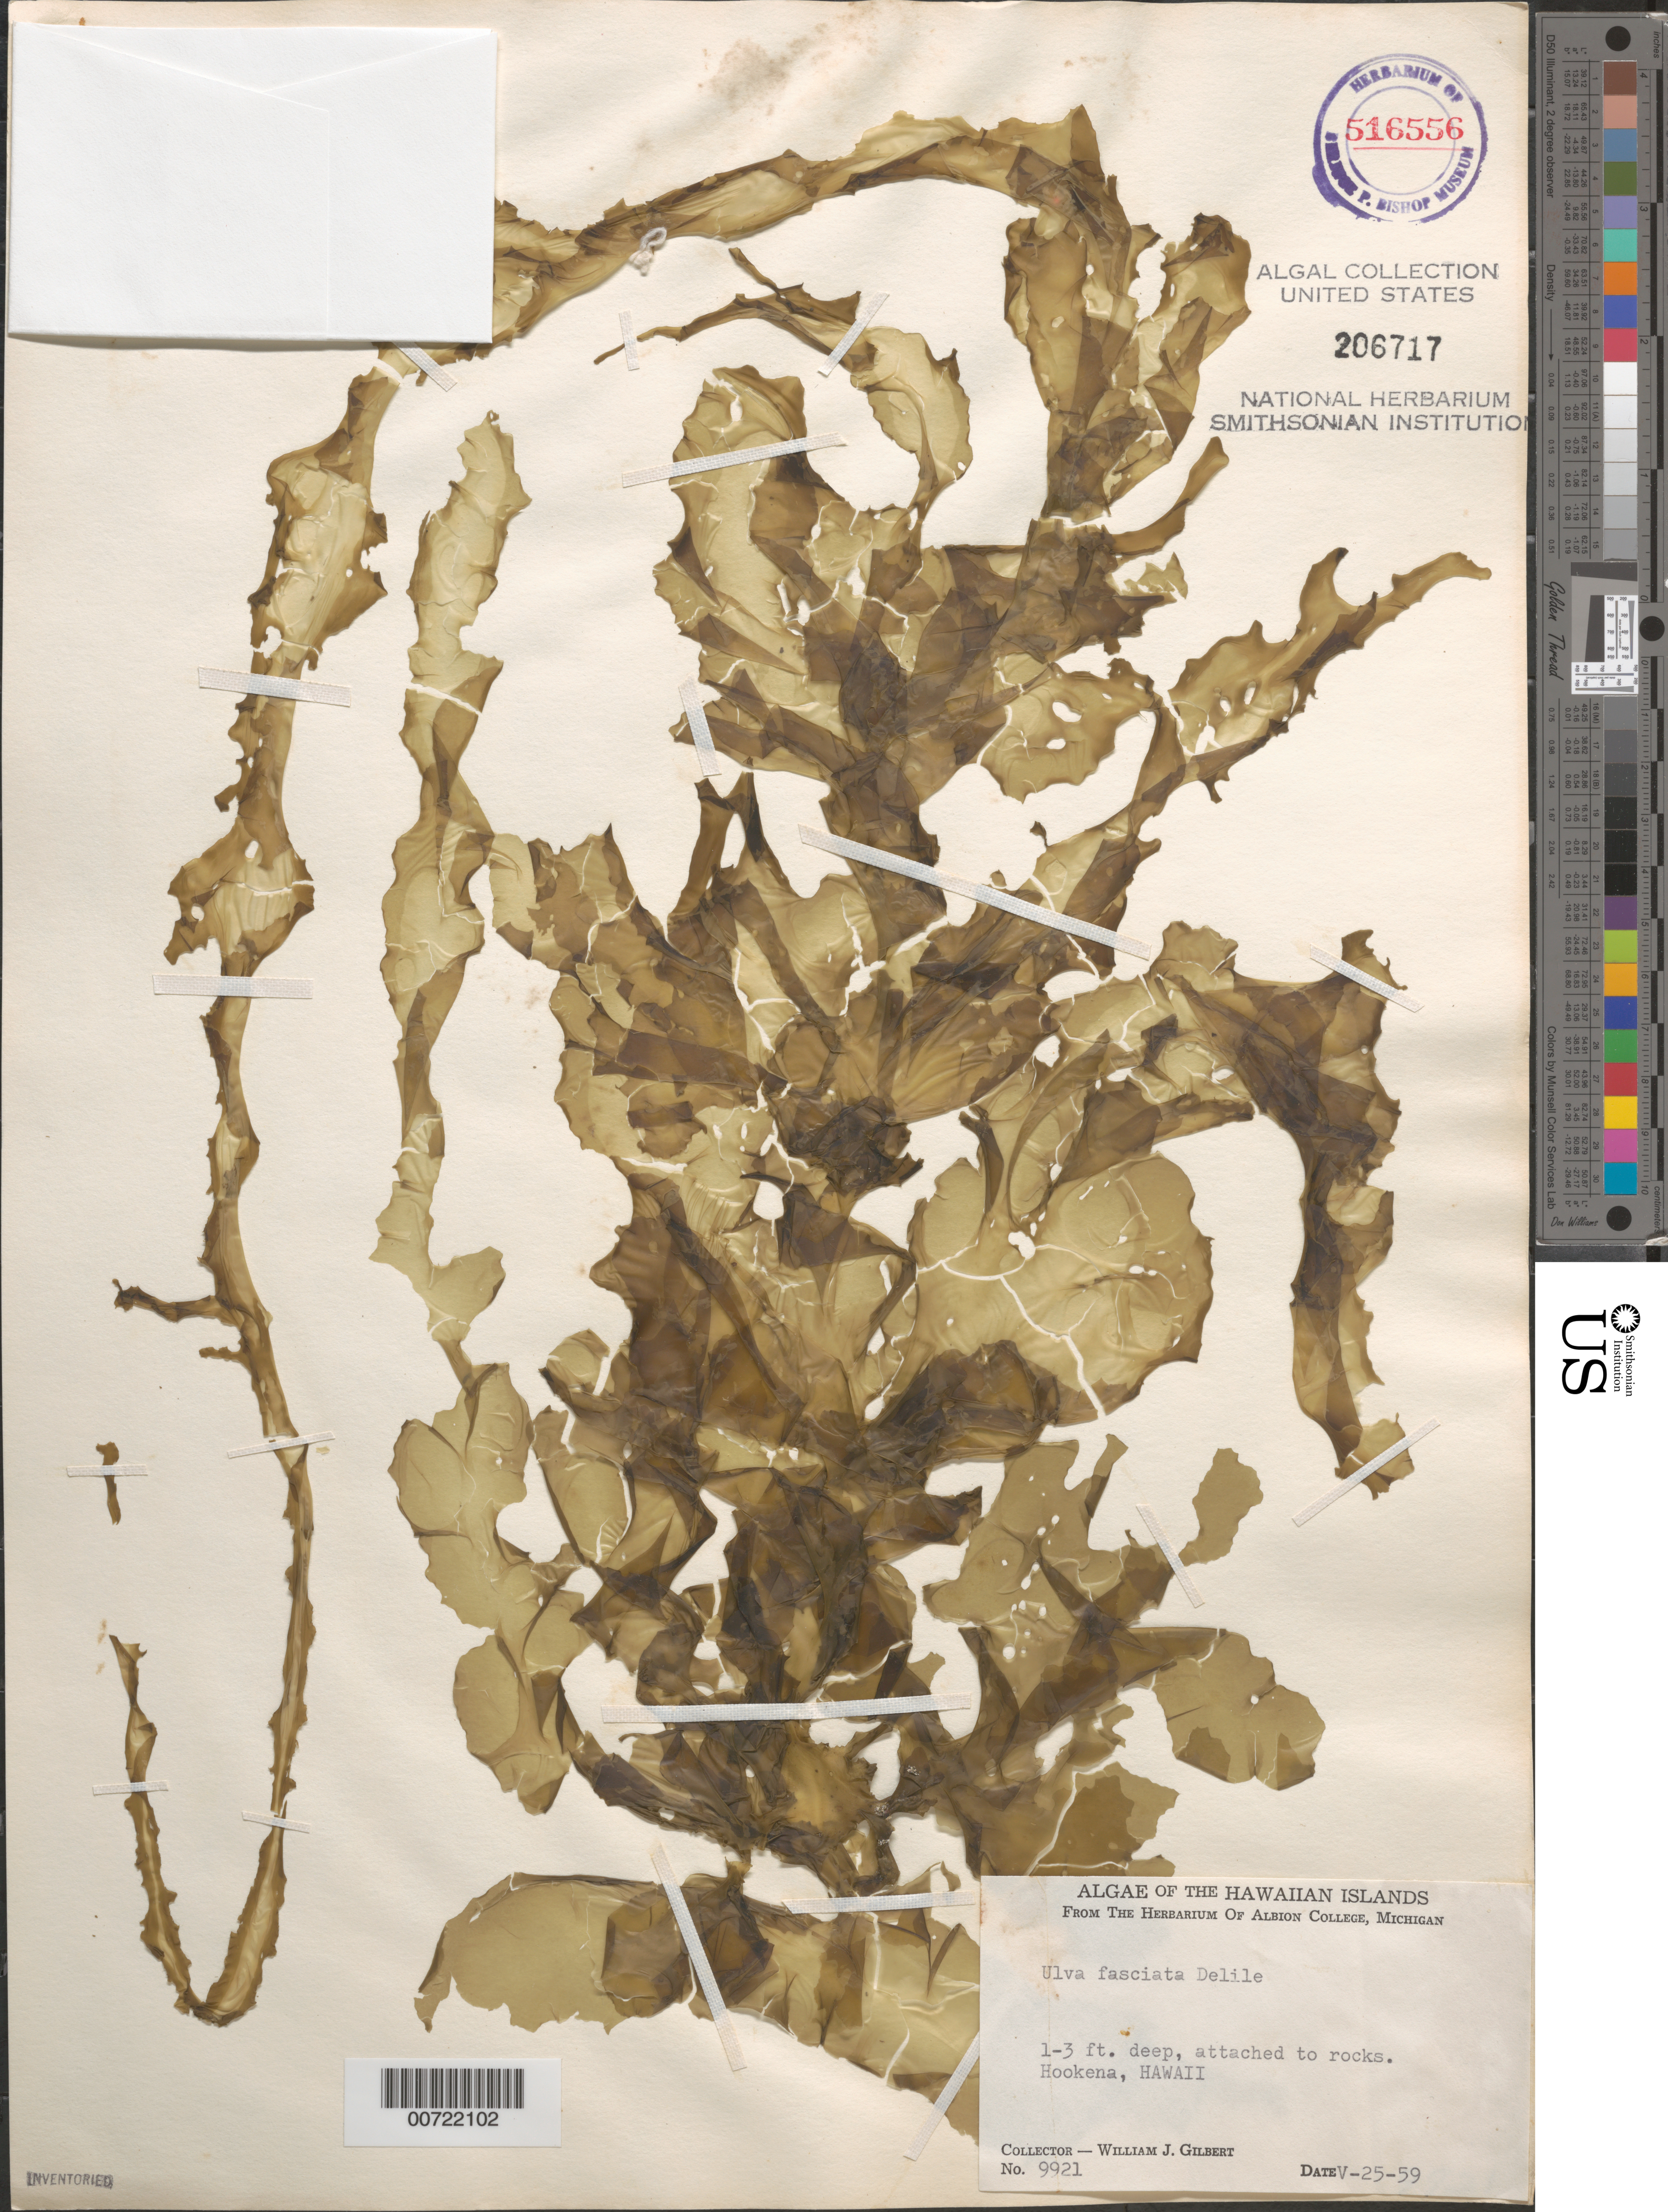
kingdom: Plantae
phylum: Chlorophyta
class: Ulvophyceae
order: Ulvales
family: Ulvaceae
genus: Ulva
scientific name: Ulva lactuca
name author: L.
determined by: Algae name updating Project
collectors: W. J. Gilbert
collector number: WJG 9921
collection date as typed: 25 May 1959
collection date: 1959-05-25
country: United States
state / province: Hawaii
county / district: Hawaii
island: Hawaii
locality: Hookena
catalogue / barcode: US 206717